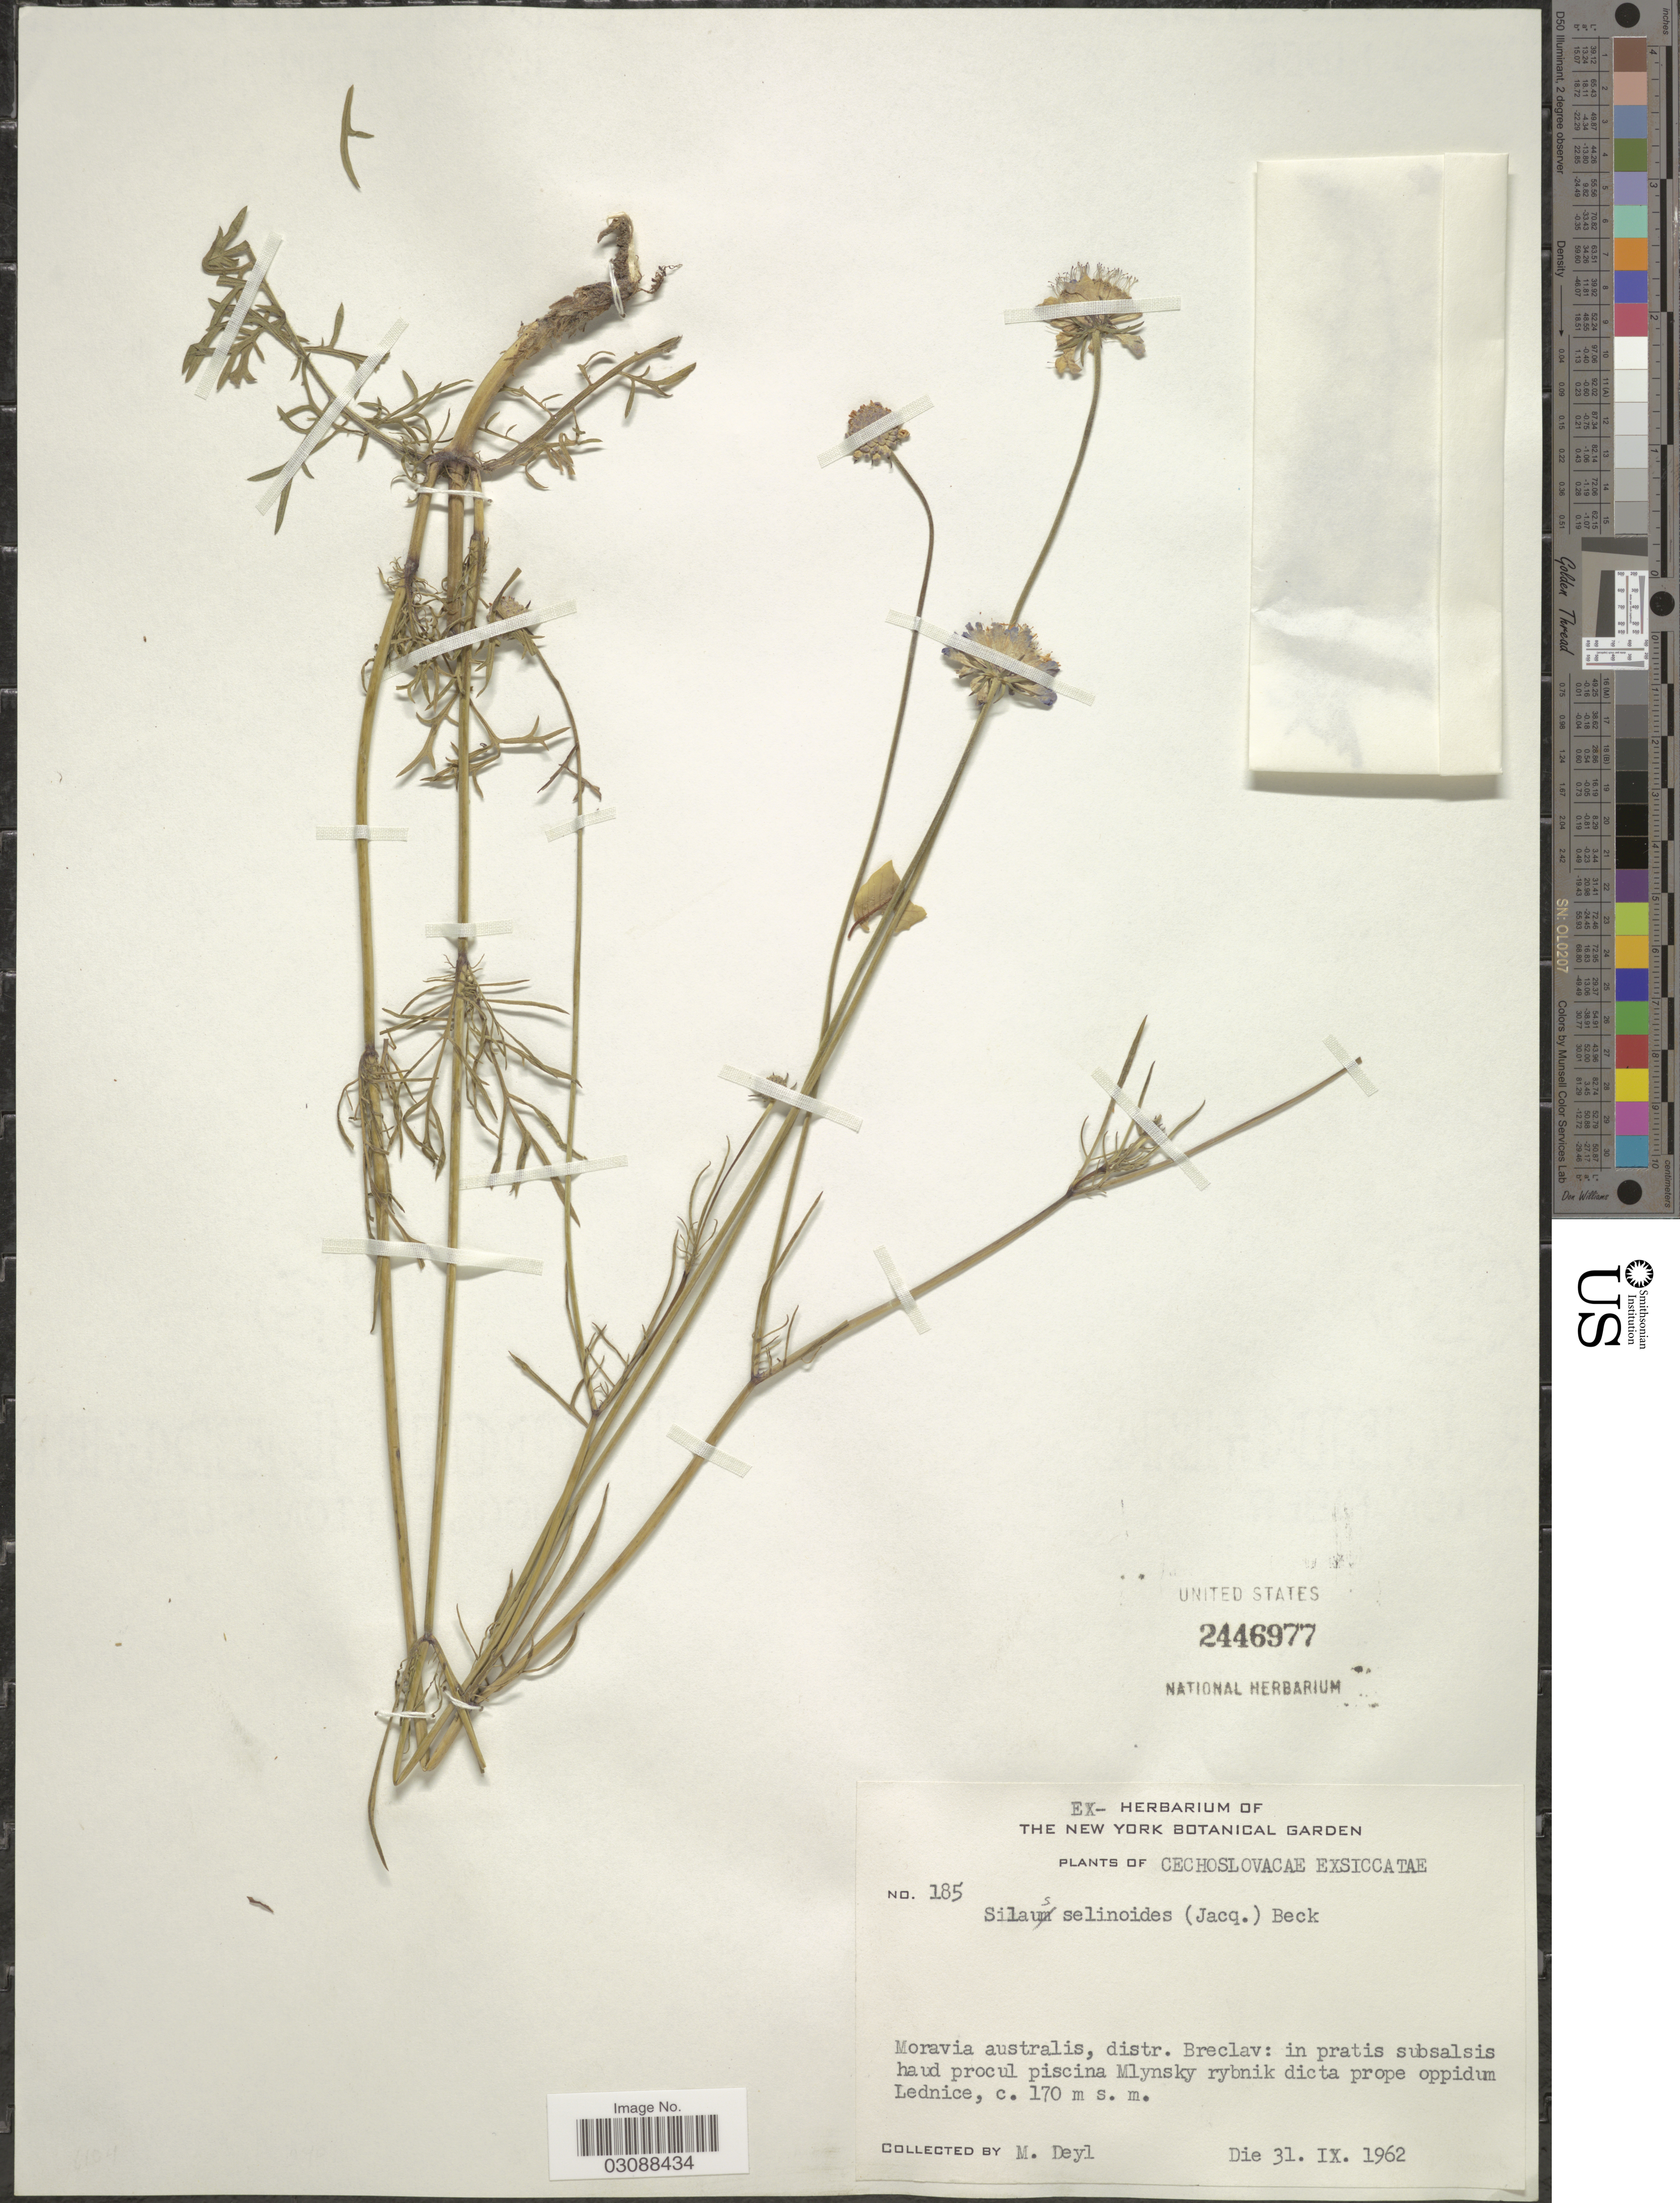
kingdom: Plantae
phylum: Tracheophyta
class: Magnoliopsida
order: Apiales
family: Apiaceae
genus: Silaus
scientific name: Silaus selinoides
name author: Halácsy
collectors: M. Deyl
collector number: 185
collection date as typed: Transcribed d/m/y: 31/9/1962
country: Czechia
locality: Cechoslovacae. Moravia australis, distr. Breclav. Prope oppidum Lednice.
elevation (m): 170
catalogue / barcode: US 2446977